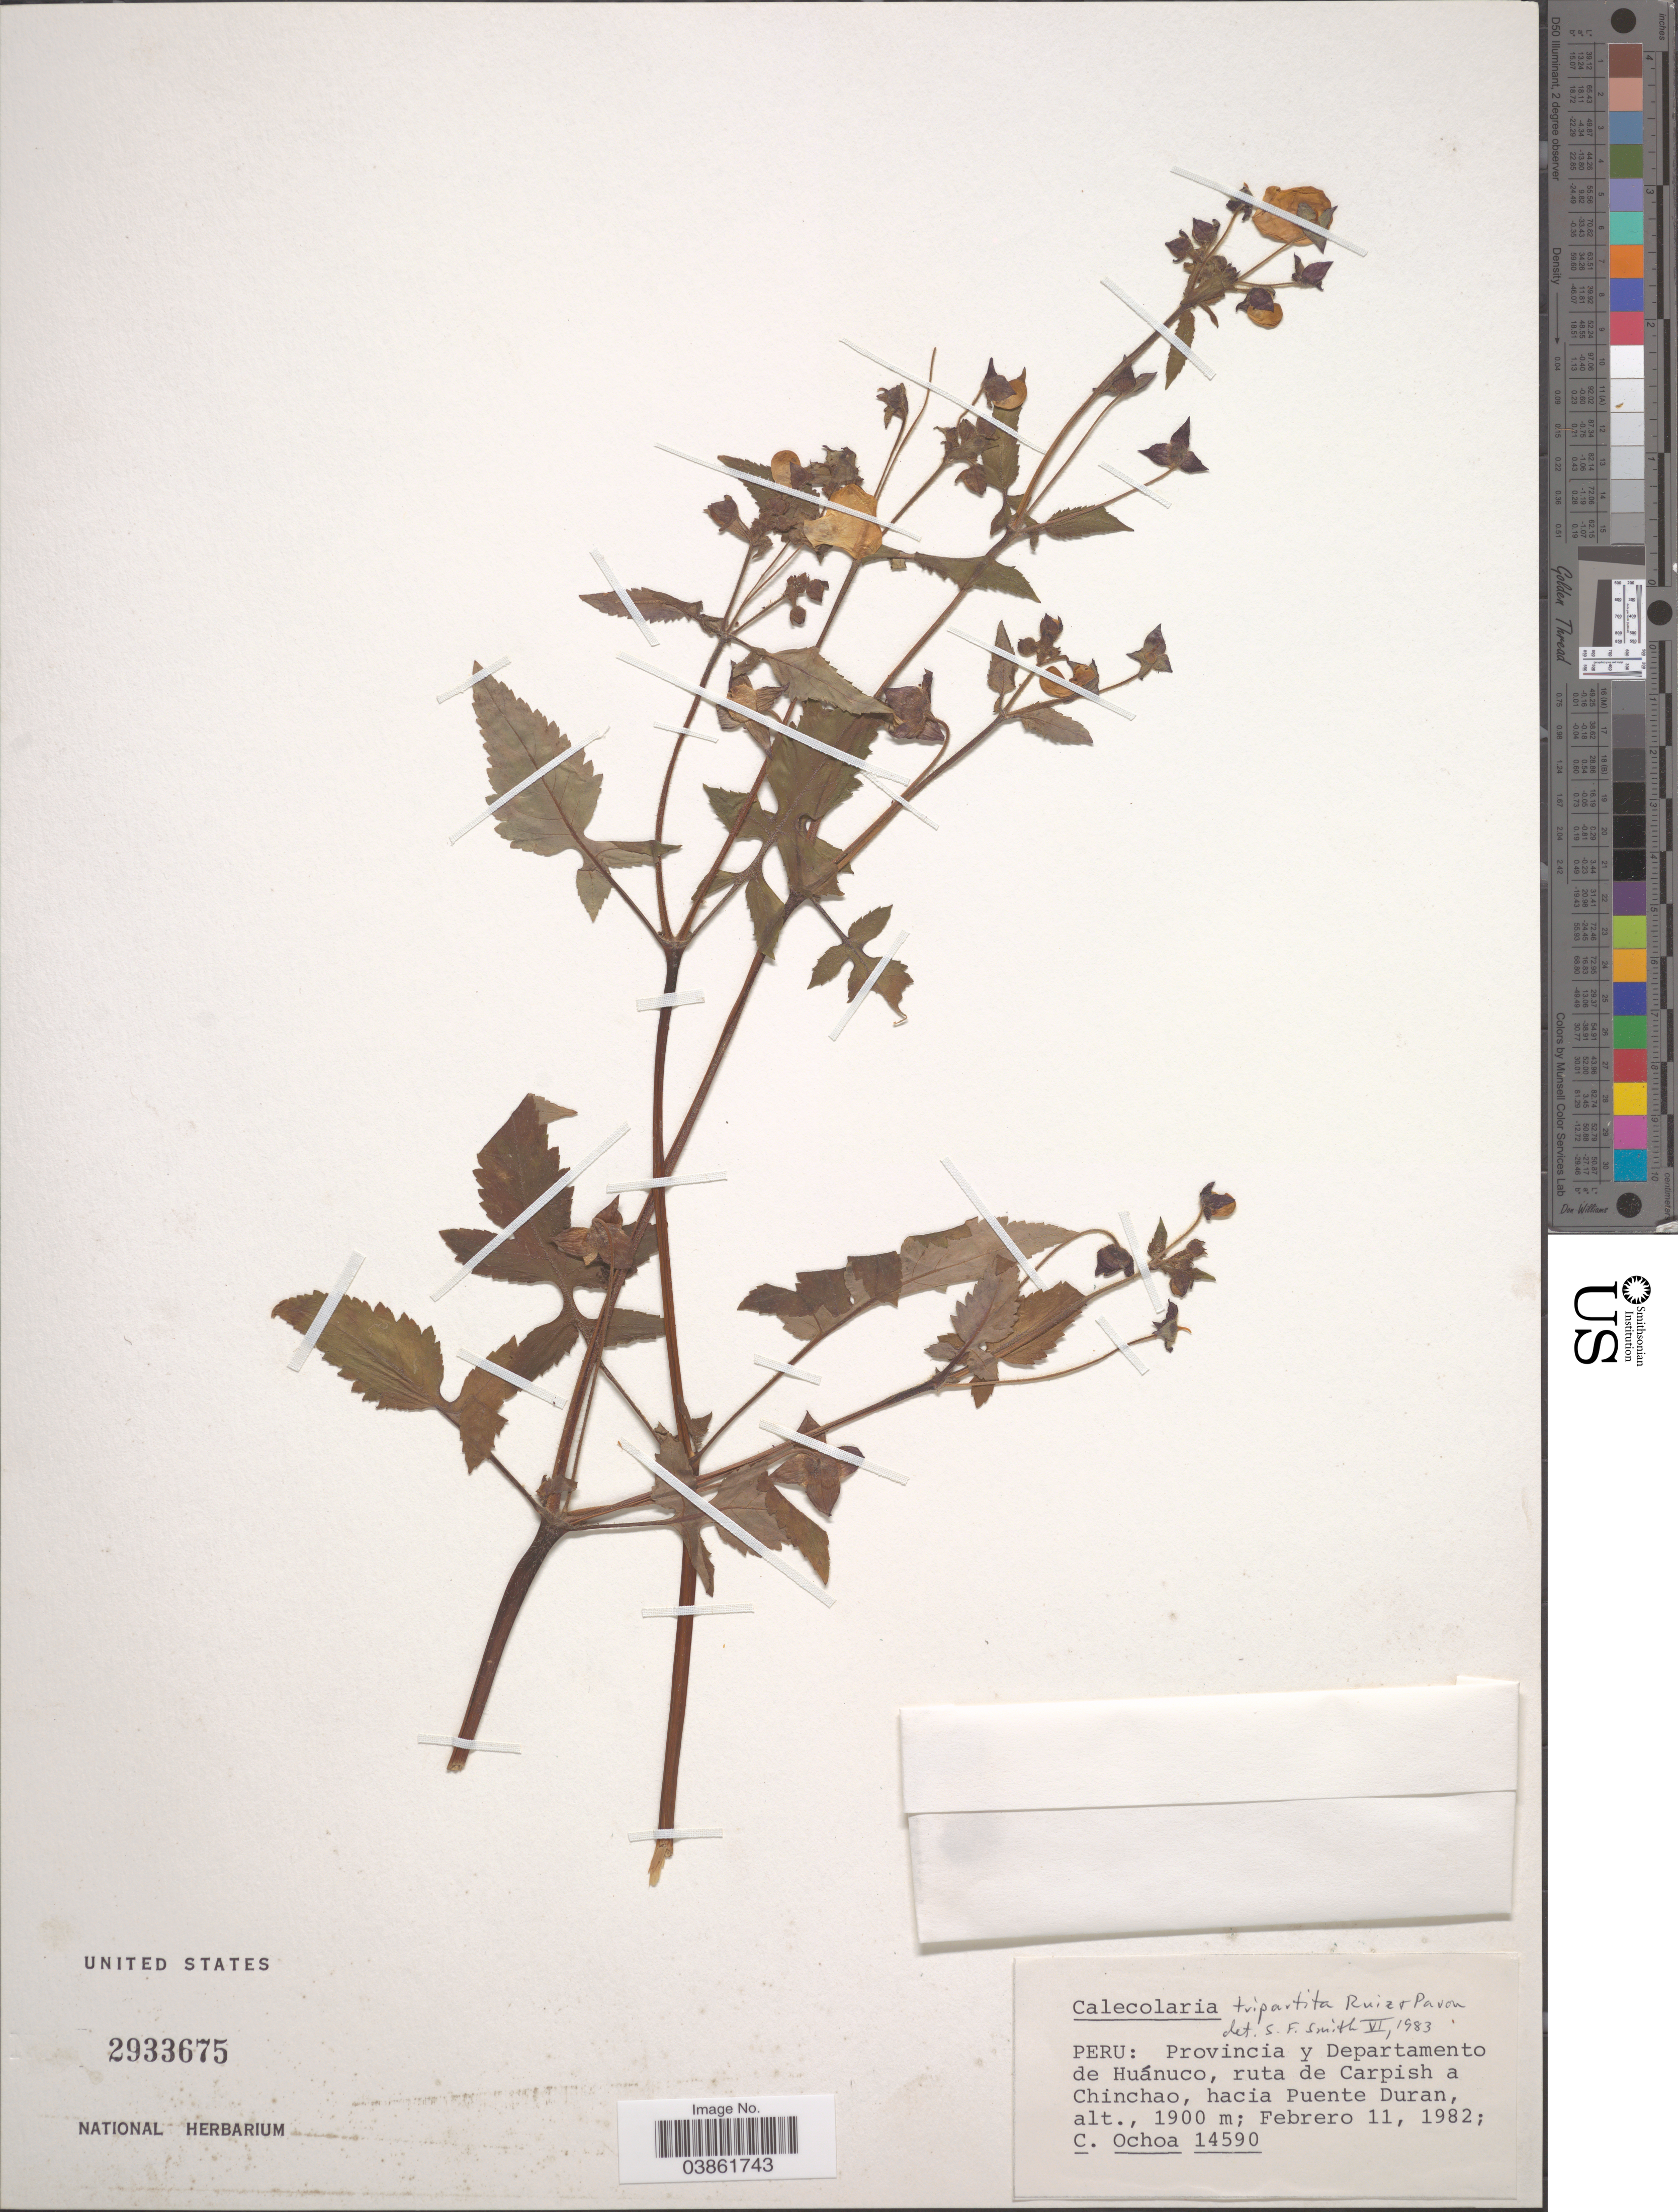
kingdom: Plantae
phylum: Tracheophyta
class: Magnoliopsida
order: Lamiales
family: Calceolariaceae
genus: Calceolaria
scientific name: Calceolaria tripartita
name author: Ruiz & Pav.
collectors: C. Ochoa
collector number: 14590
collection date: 1982-02-11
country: Peru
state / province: Huánuco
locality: Provincia y Departamento de Huánuco, ruta de Carpish a Chinchao, hacia Puente Duran.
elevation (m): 1900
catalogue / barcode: US 2933675